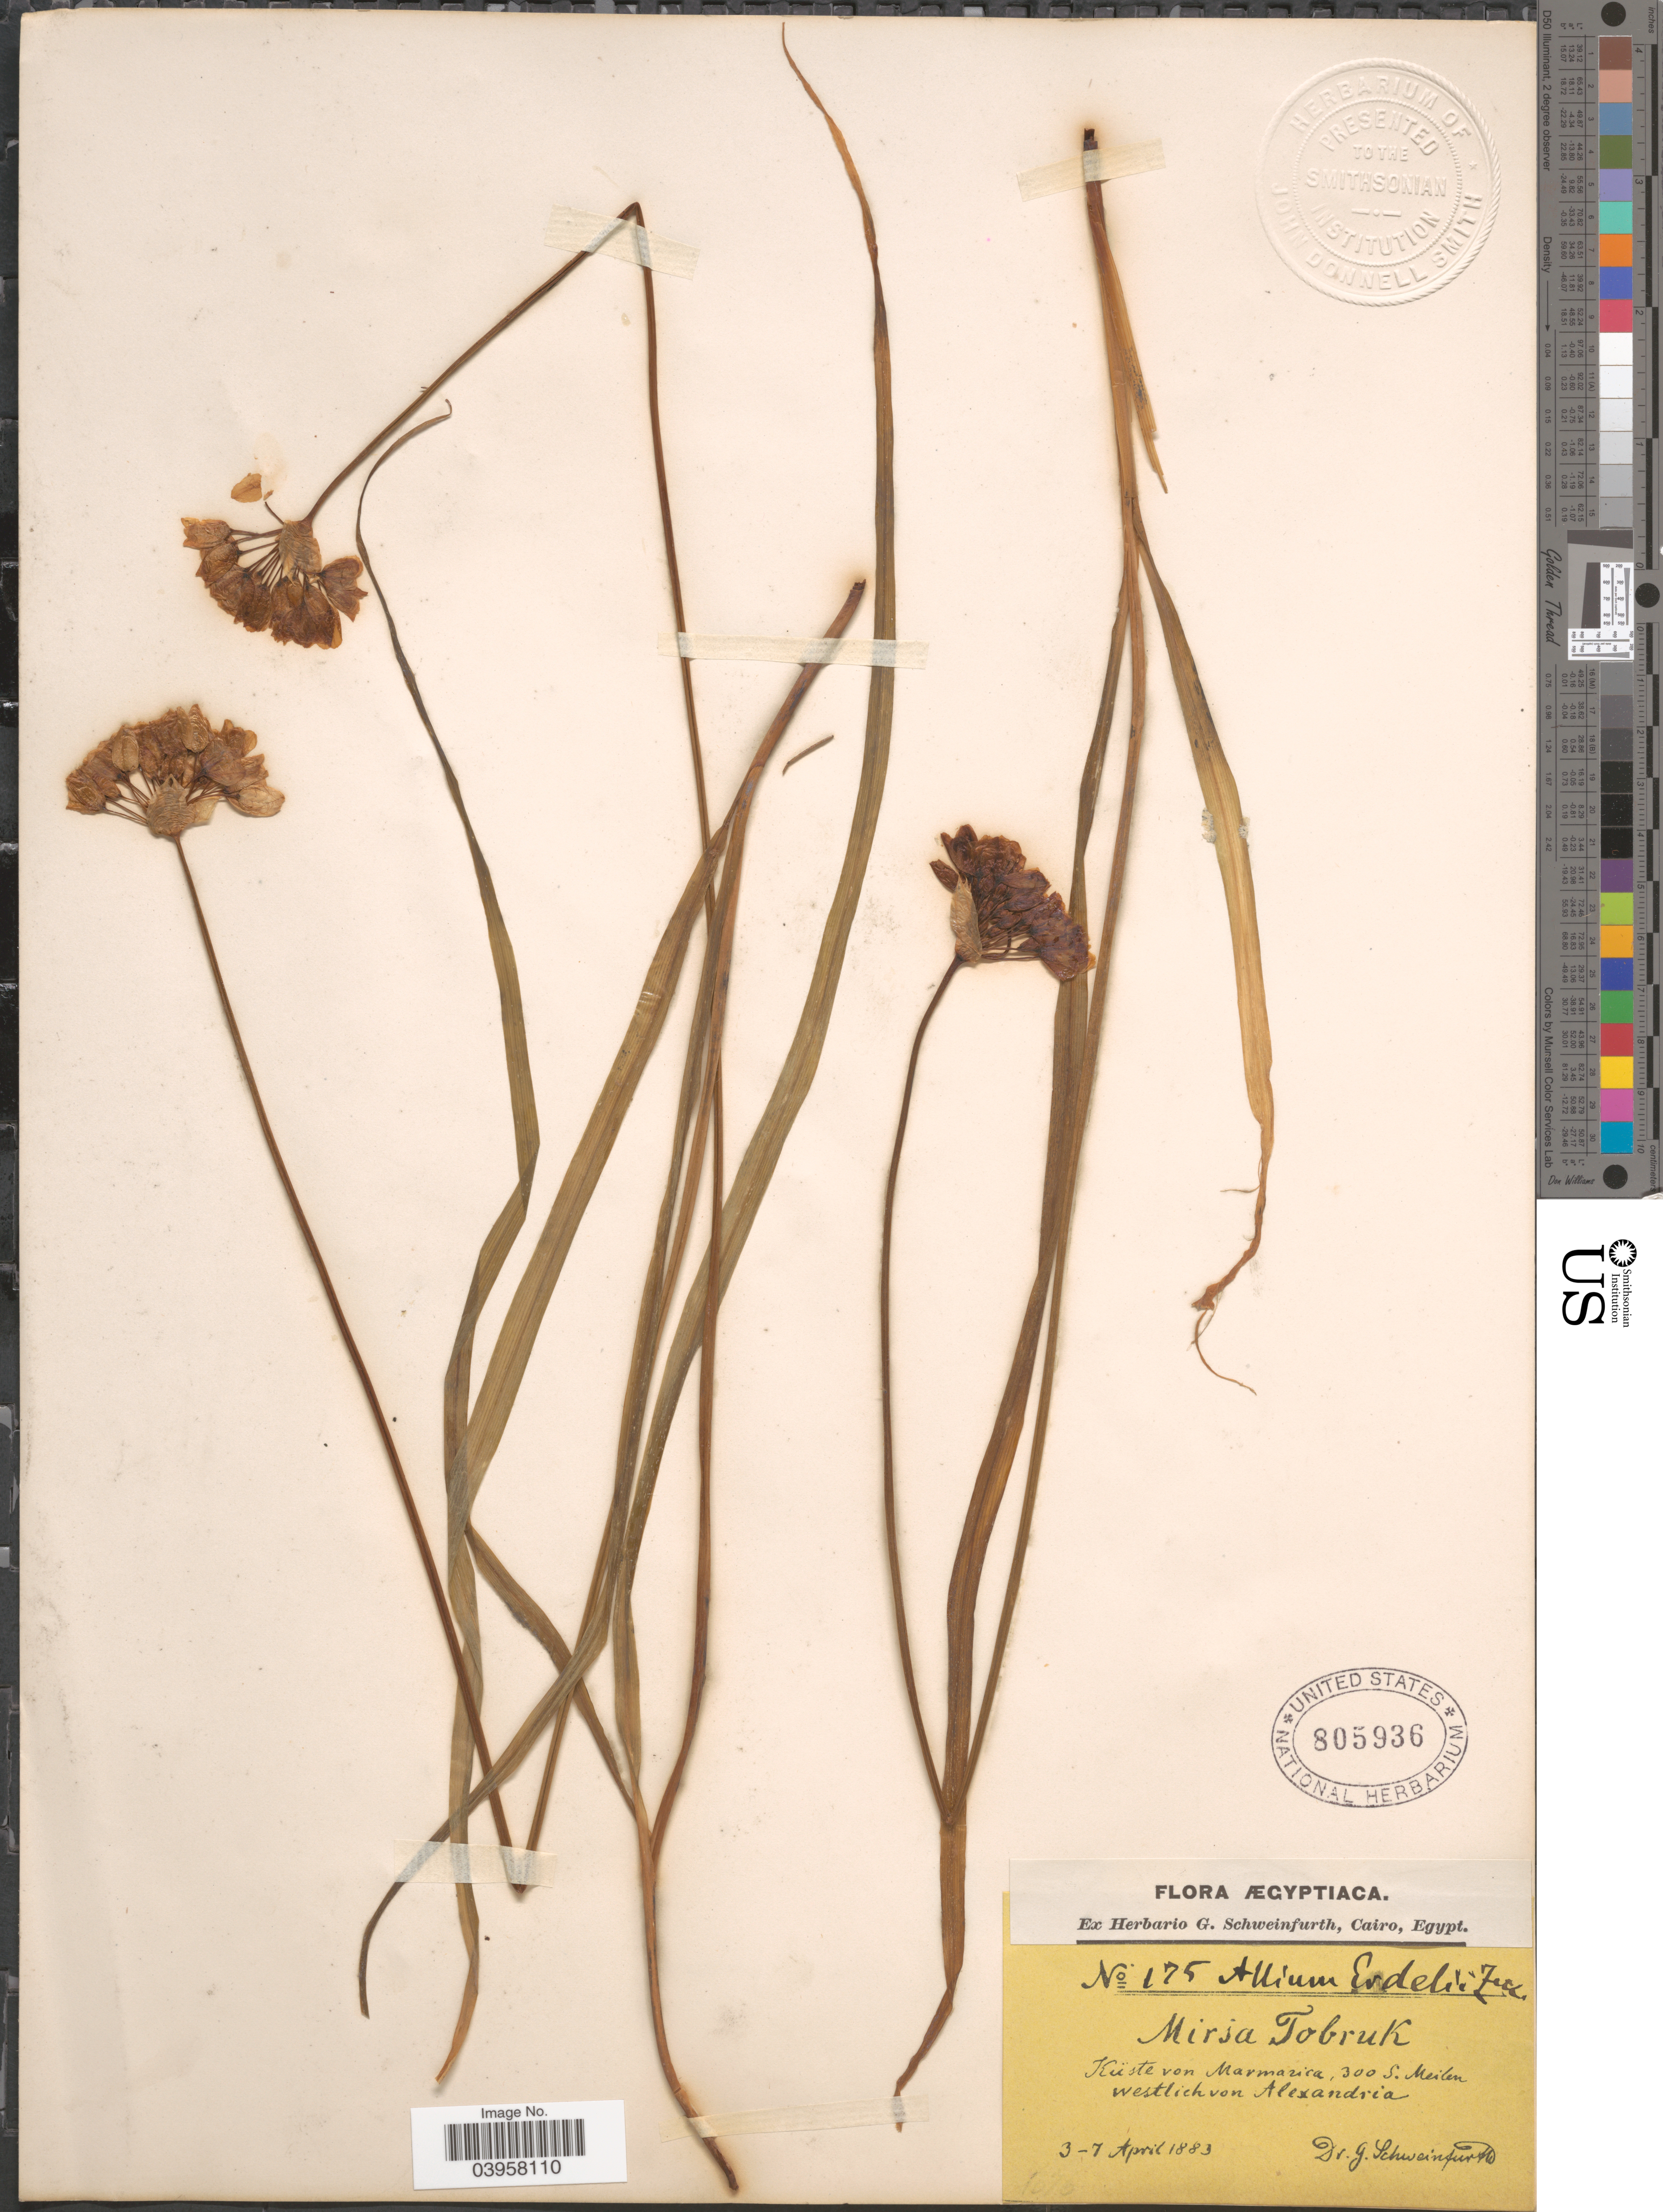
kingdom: Plantae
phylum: Tracheophyta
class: Liliopsida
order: Asparagales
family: Amaryllidaceae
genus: Allium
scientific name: Allium erdelii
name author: Zucc.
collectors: G. A. Schweinfurth (herbarium)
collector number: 175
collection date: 1883-04-03/1883-04-07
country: Egypt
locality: Küste von Marmarica, 300 S. Meilen westlich von Alexandria.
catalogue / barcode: US 805936